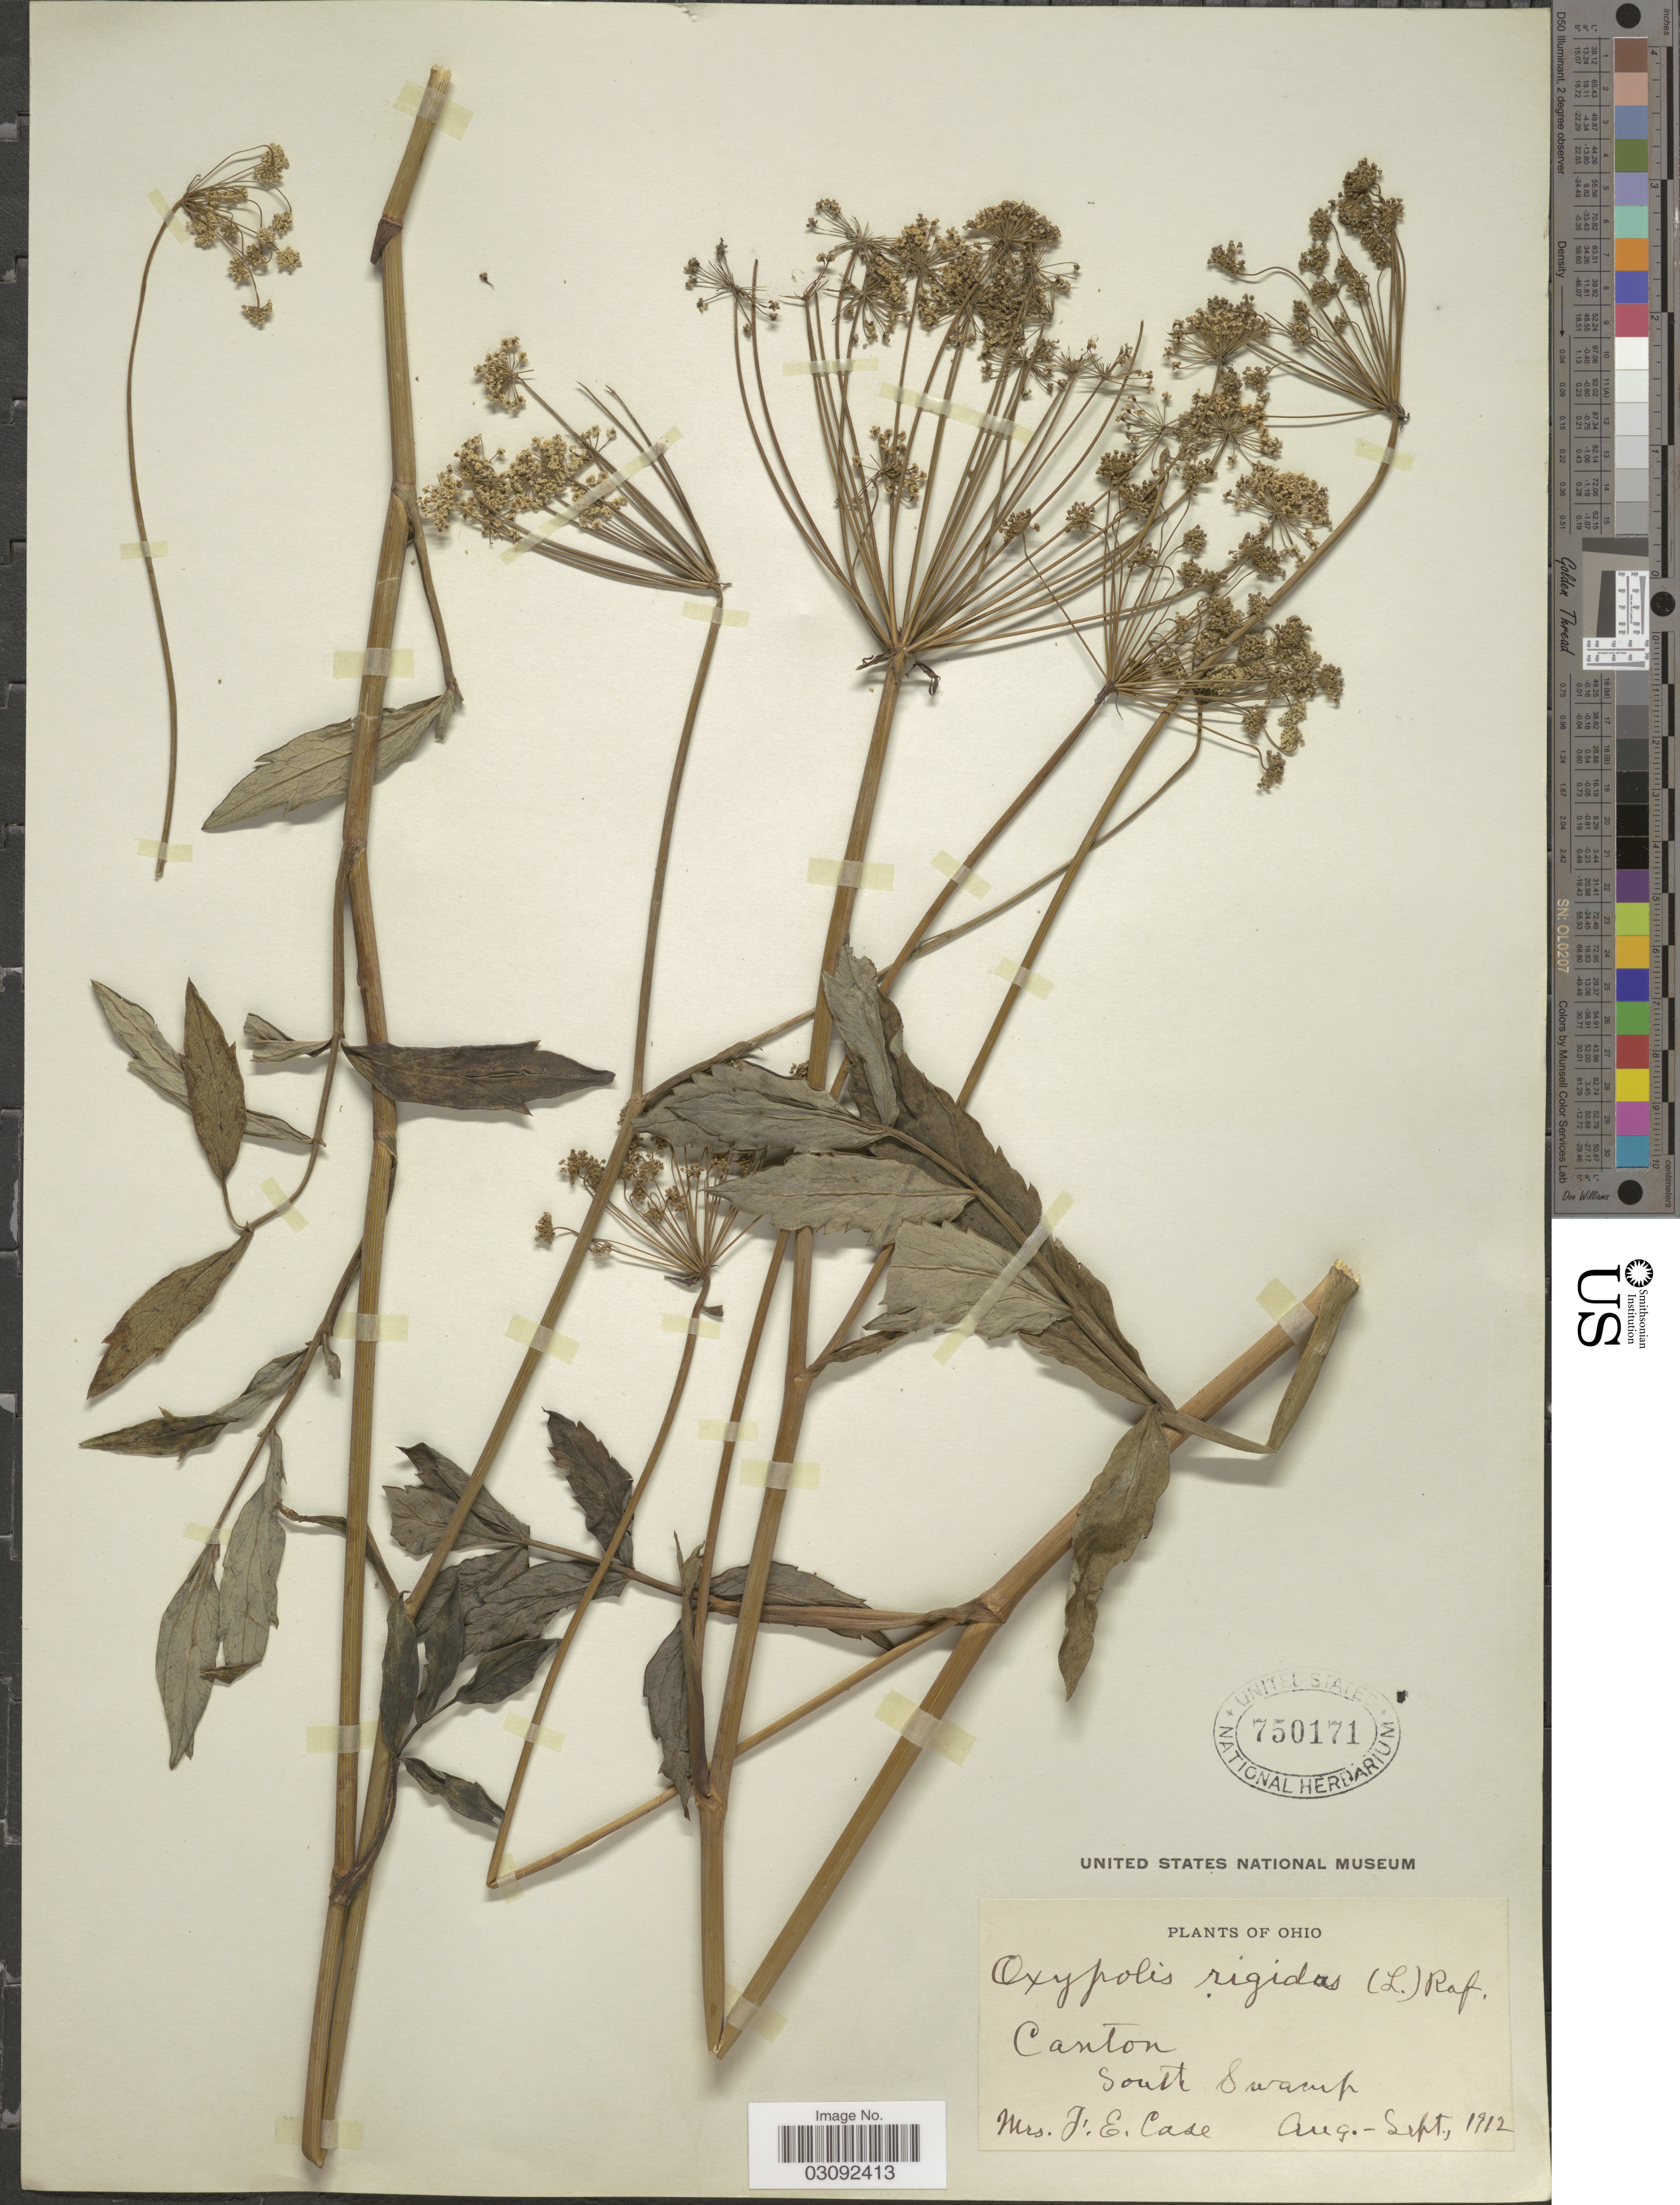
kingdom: Plantae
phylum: Tracheophyta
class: Magnoliopsida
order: Apiales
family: Apiaceae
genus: Oxypolis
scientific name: Oxypolis rigidior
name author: (L.) Raf.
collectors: J. Case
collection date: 1912-08/1912-09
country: United States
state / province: Ohio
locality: Canton. South Swamp.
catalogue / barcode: US 750171